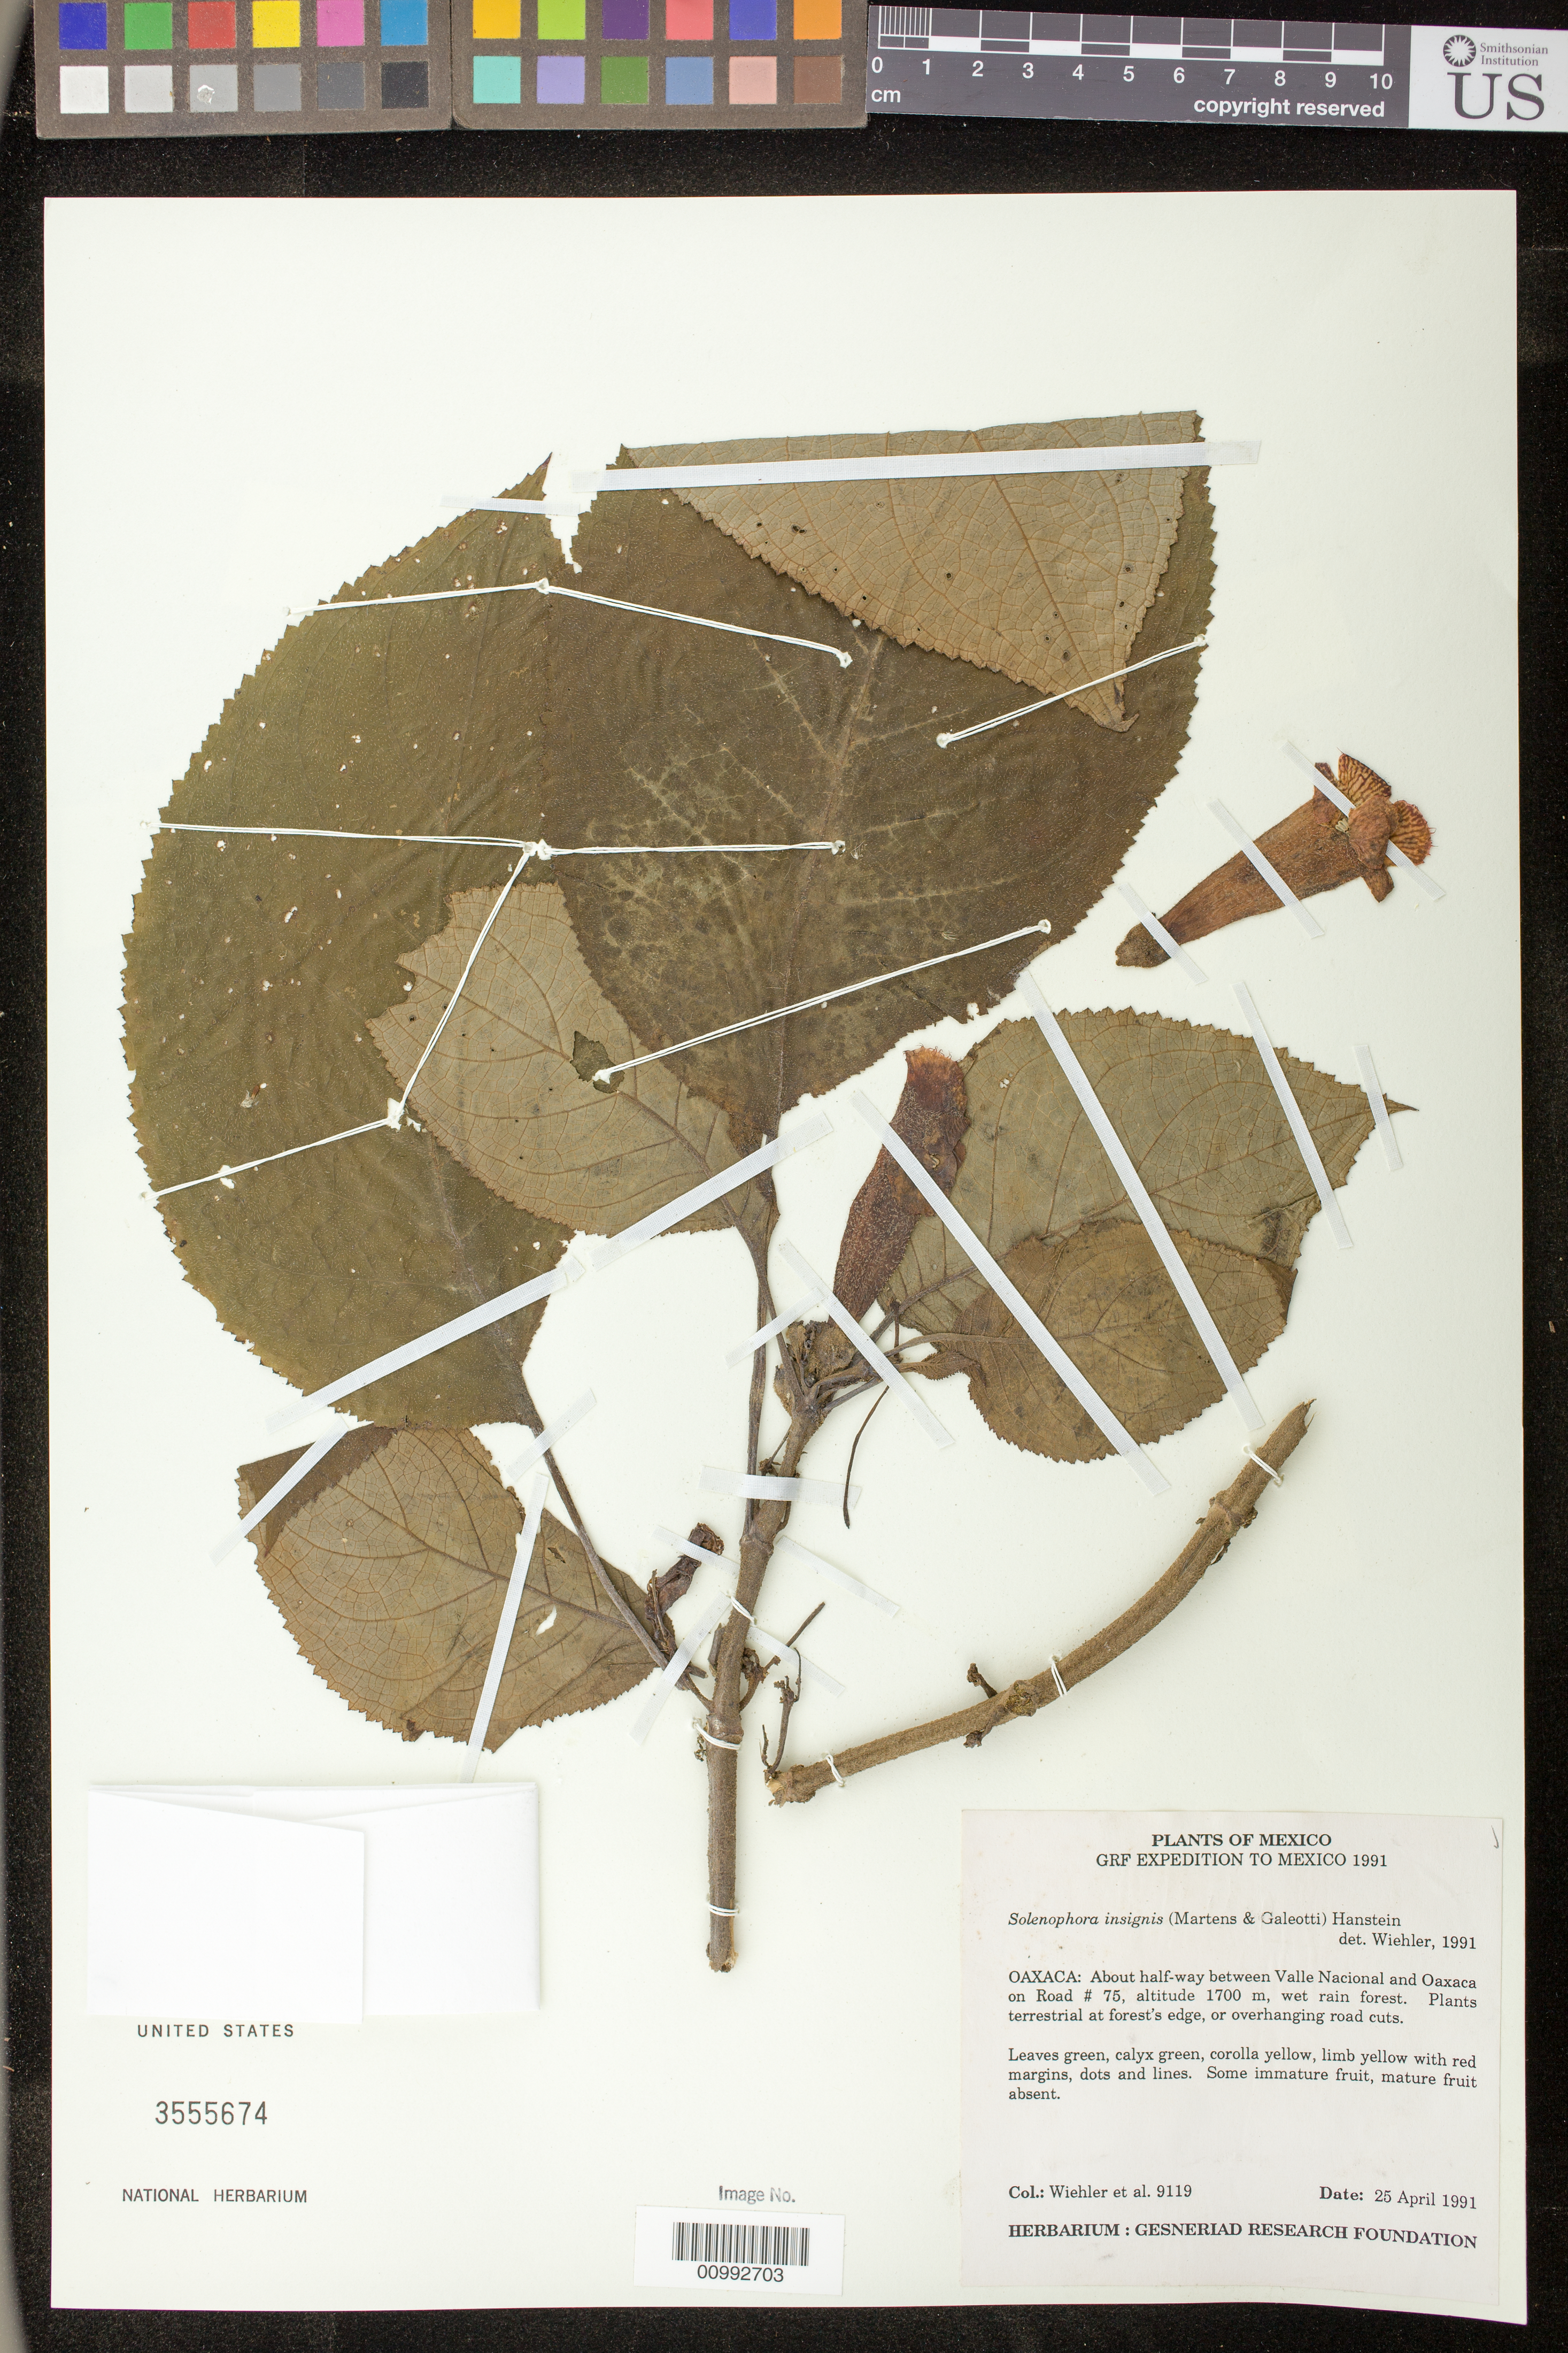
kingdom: Plantae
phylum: Tracheophyta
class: Magnoliopsida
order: Lamiales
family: Gesneriaceae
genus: Solenophora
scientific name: Solenophora insignis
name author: (M. Martens & Galeotti) Hanst.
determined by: Wiehler, H. J.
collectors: H. J. Wiehler & et al.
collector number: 9119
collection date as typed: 25 Apr 1991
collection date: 1991-04-25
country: Mexico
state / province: Oaxaca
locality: About half-way between Valle Nacional and Oaxaca on Road # 75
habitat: Wet rain forest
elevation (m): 1700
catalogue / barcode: US 3555674